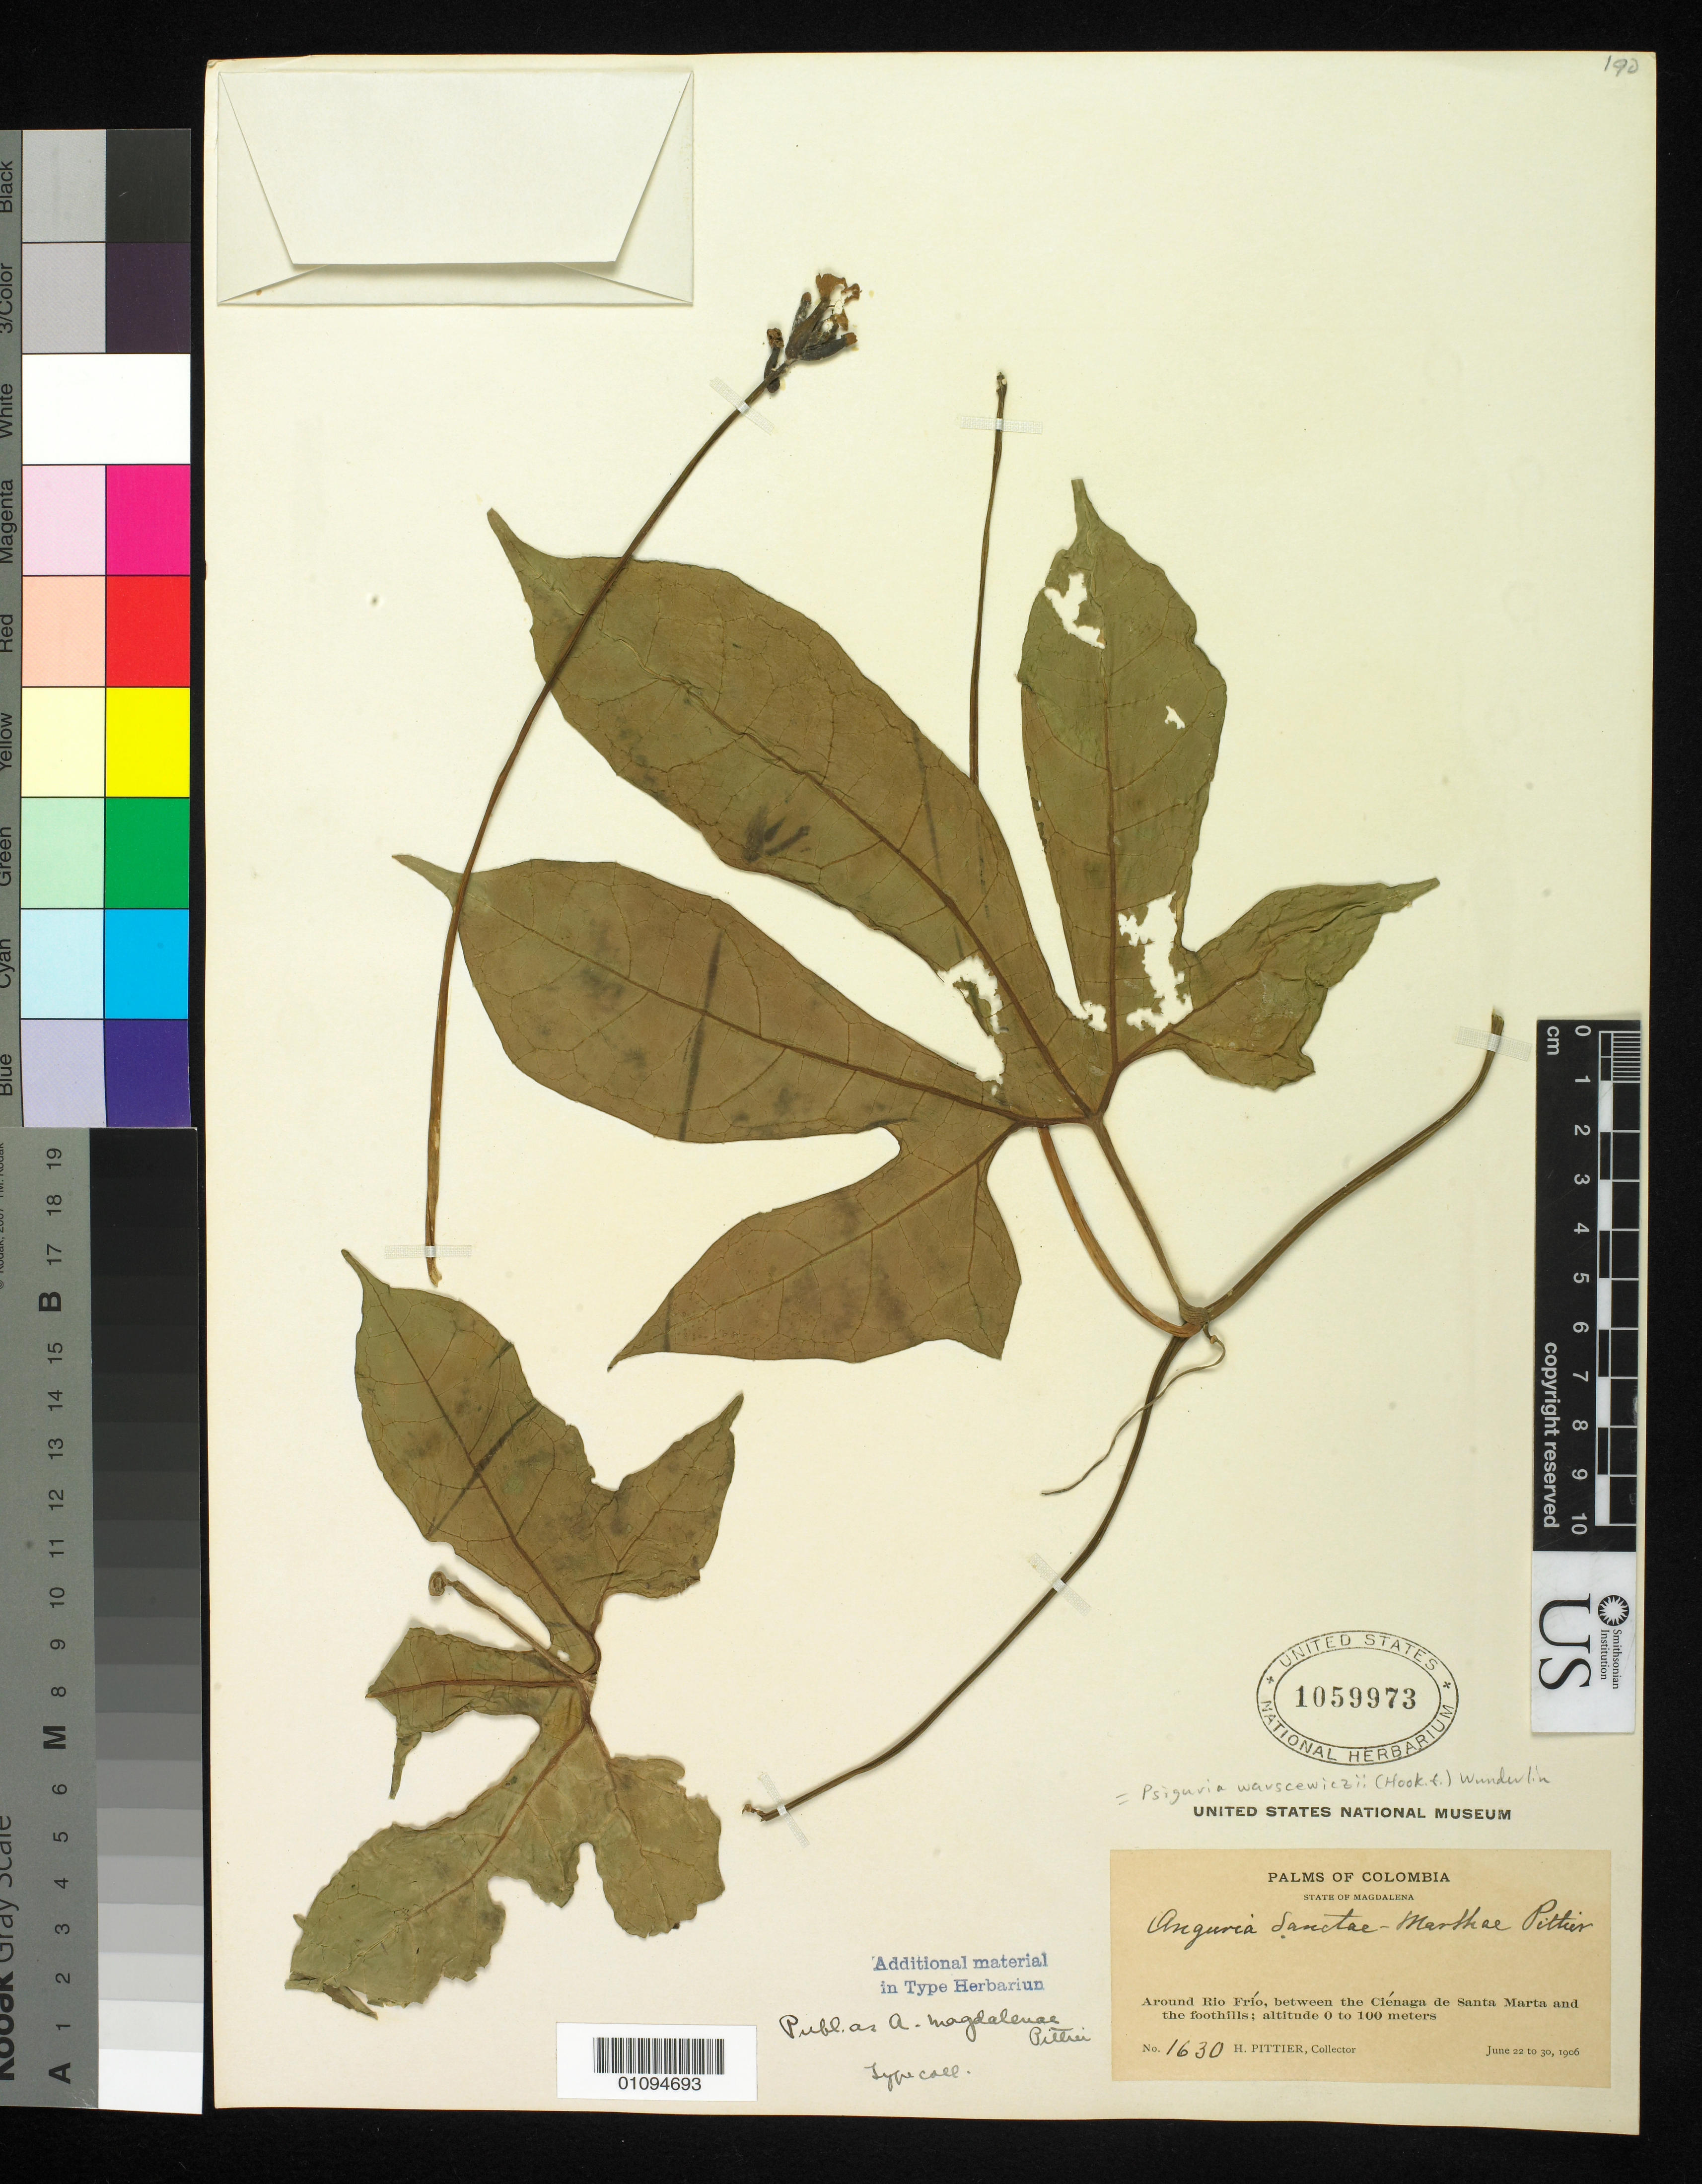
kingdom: Plantae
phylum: Tracheophyta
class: Magnoliopsida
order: Cucurbitales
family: Cucurbitaceae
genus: Anguria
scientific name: Anguria magdalenae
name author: Pittier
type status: Isotype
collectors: H. F. Pittier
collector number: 1630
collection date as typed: June 22 to 30, 1906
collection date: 1906-06-22/1906-06-30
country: Colombia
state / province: Magdalena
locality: Around Rio Frío, between the Ciénega de Santa Marta and the foothills.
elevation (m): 0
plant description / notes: Protologue cites collection date as July 4, 1906 but both sheets at US (including USNH 600066, explicitly cited by sheet number in protologue and annotated as "Type" by Pittier) bear collection date of "June 22 to 30, 1906".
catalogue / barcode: US 1059973